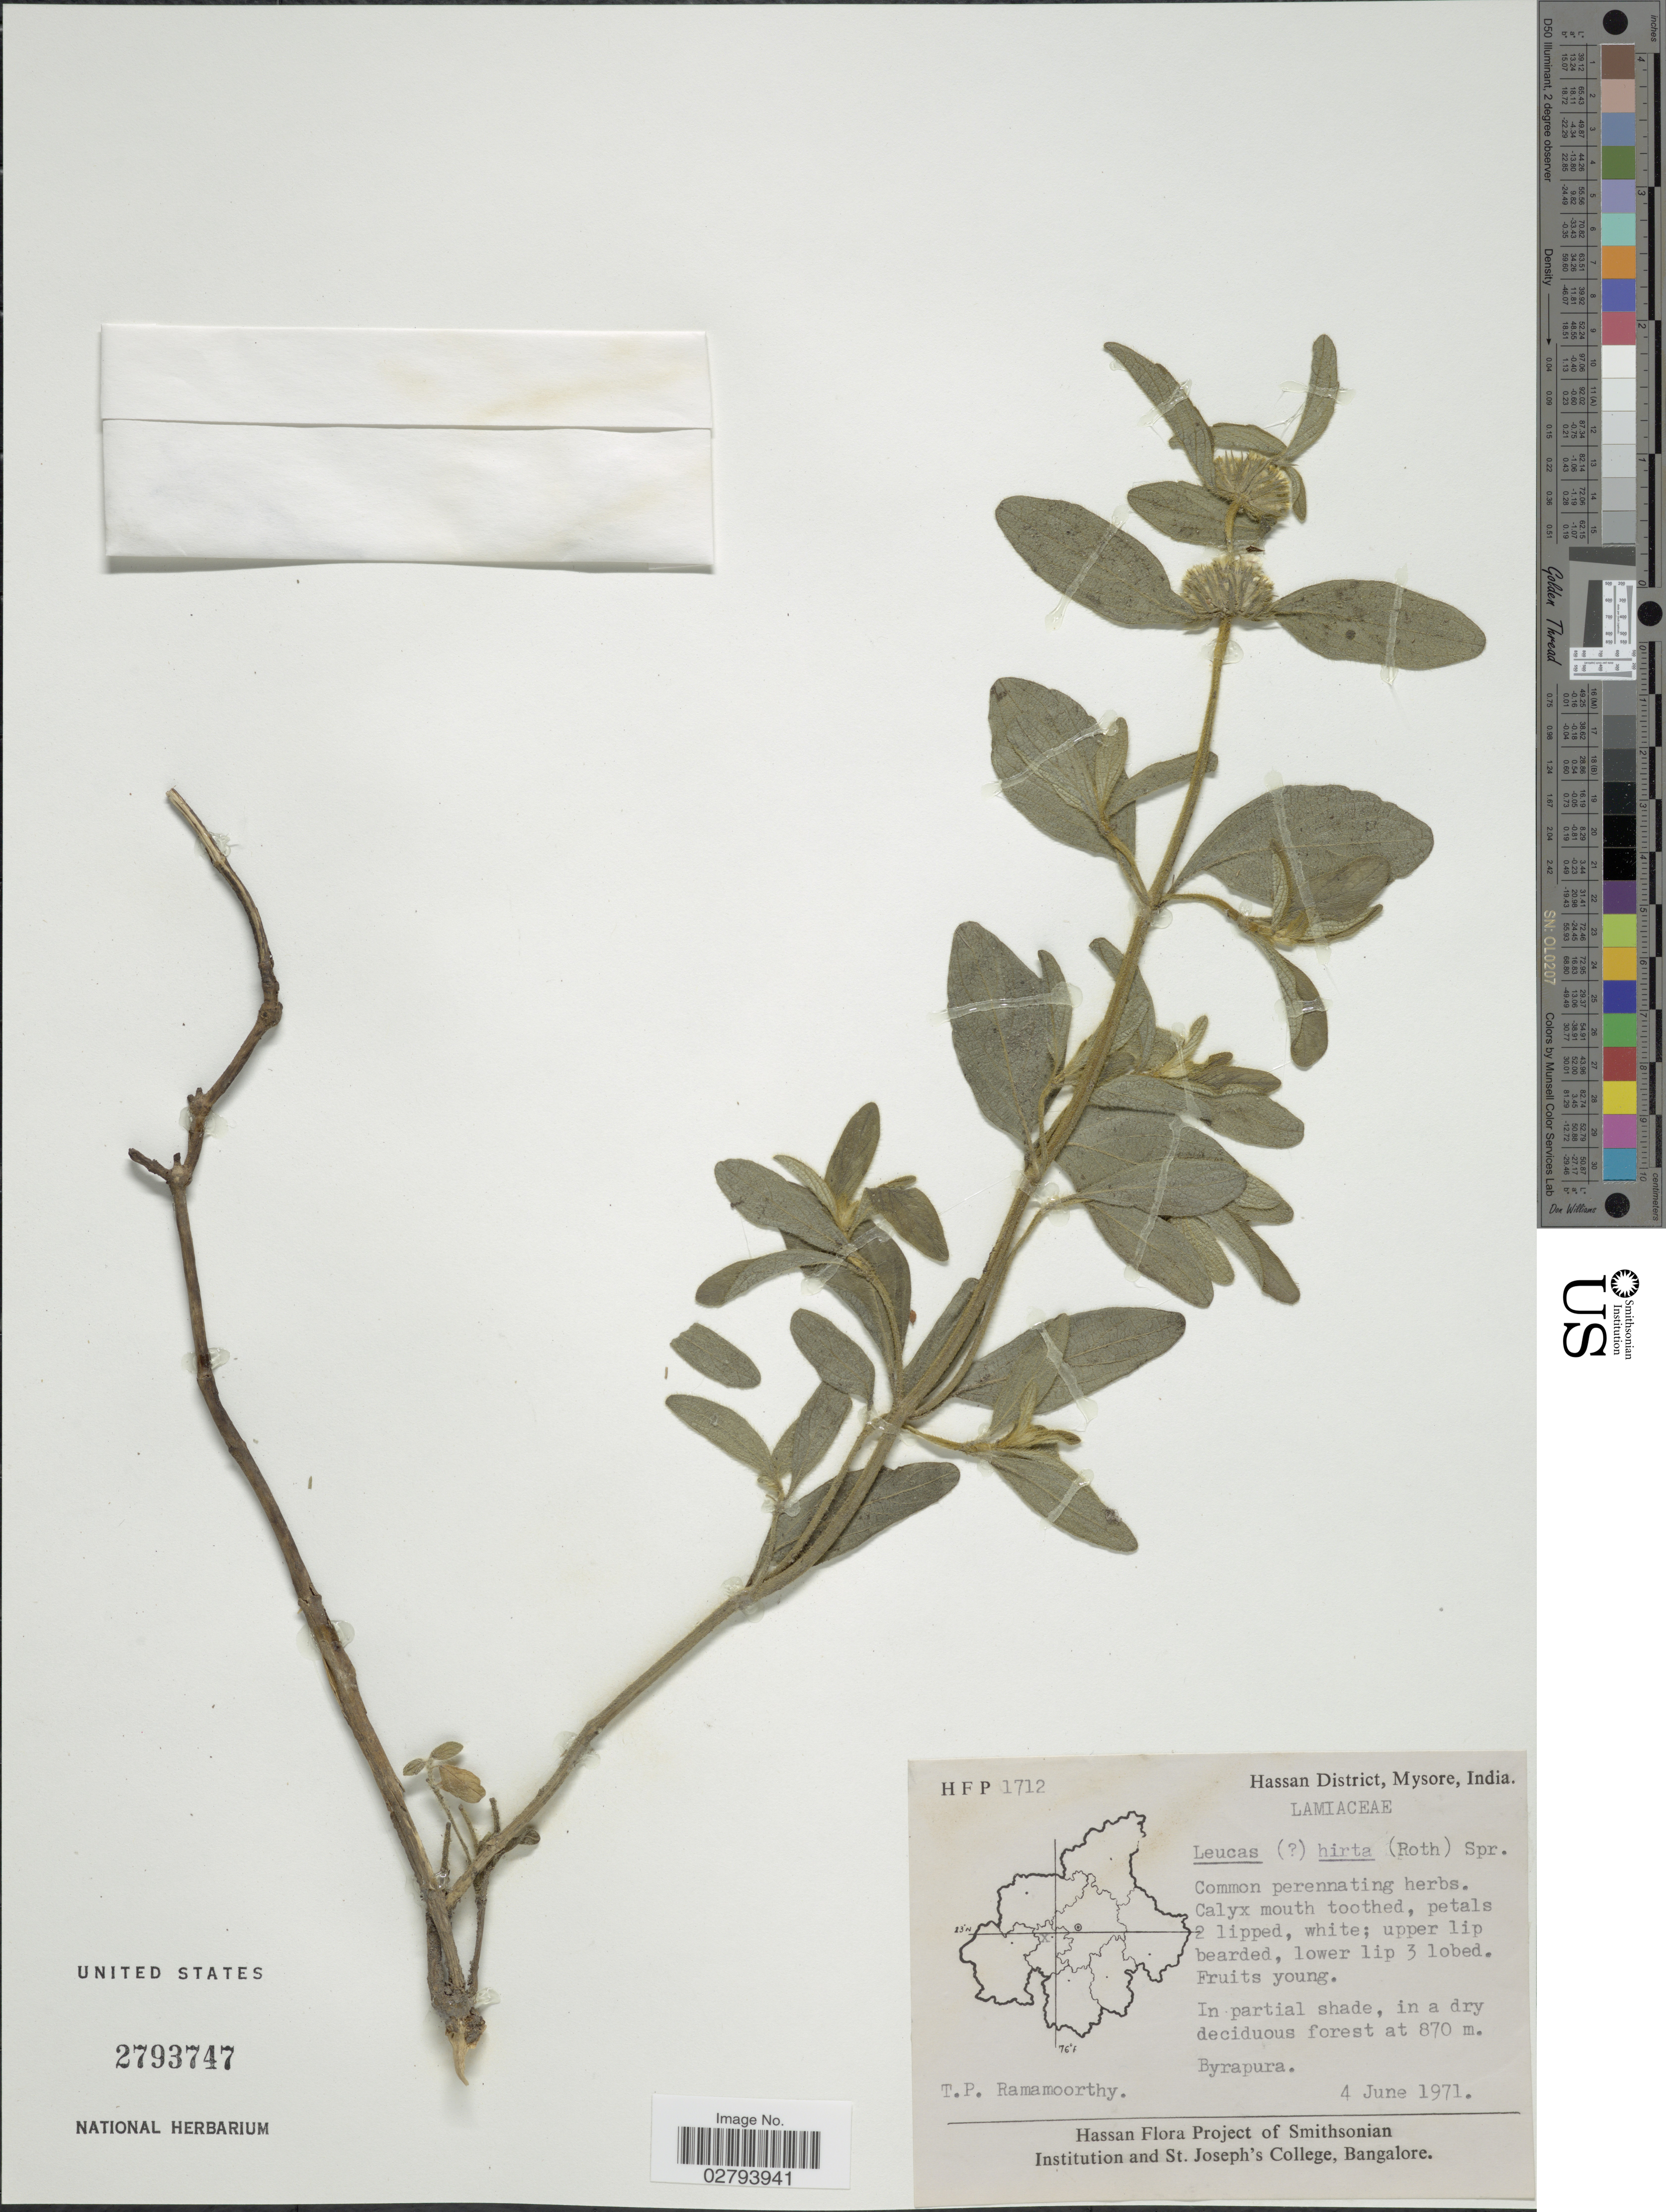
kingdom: Plantae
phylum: Tracheophyta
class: Magnoliopsida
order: Lamiales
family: Lamiaceae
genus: Leucas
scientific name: Leucas hirta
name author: (B. Heyne ex A. Roth) Spreng.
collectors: T. P. Ramamoorthy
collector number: HFP 1712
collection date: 1971-06-04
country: India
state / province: Karnataka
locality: Hassan District, Mysore, Byrapura.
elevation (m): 870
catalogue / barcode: US 2793747